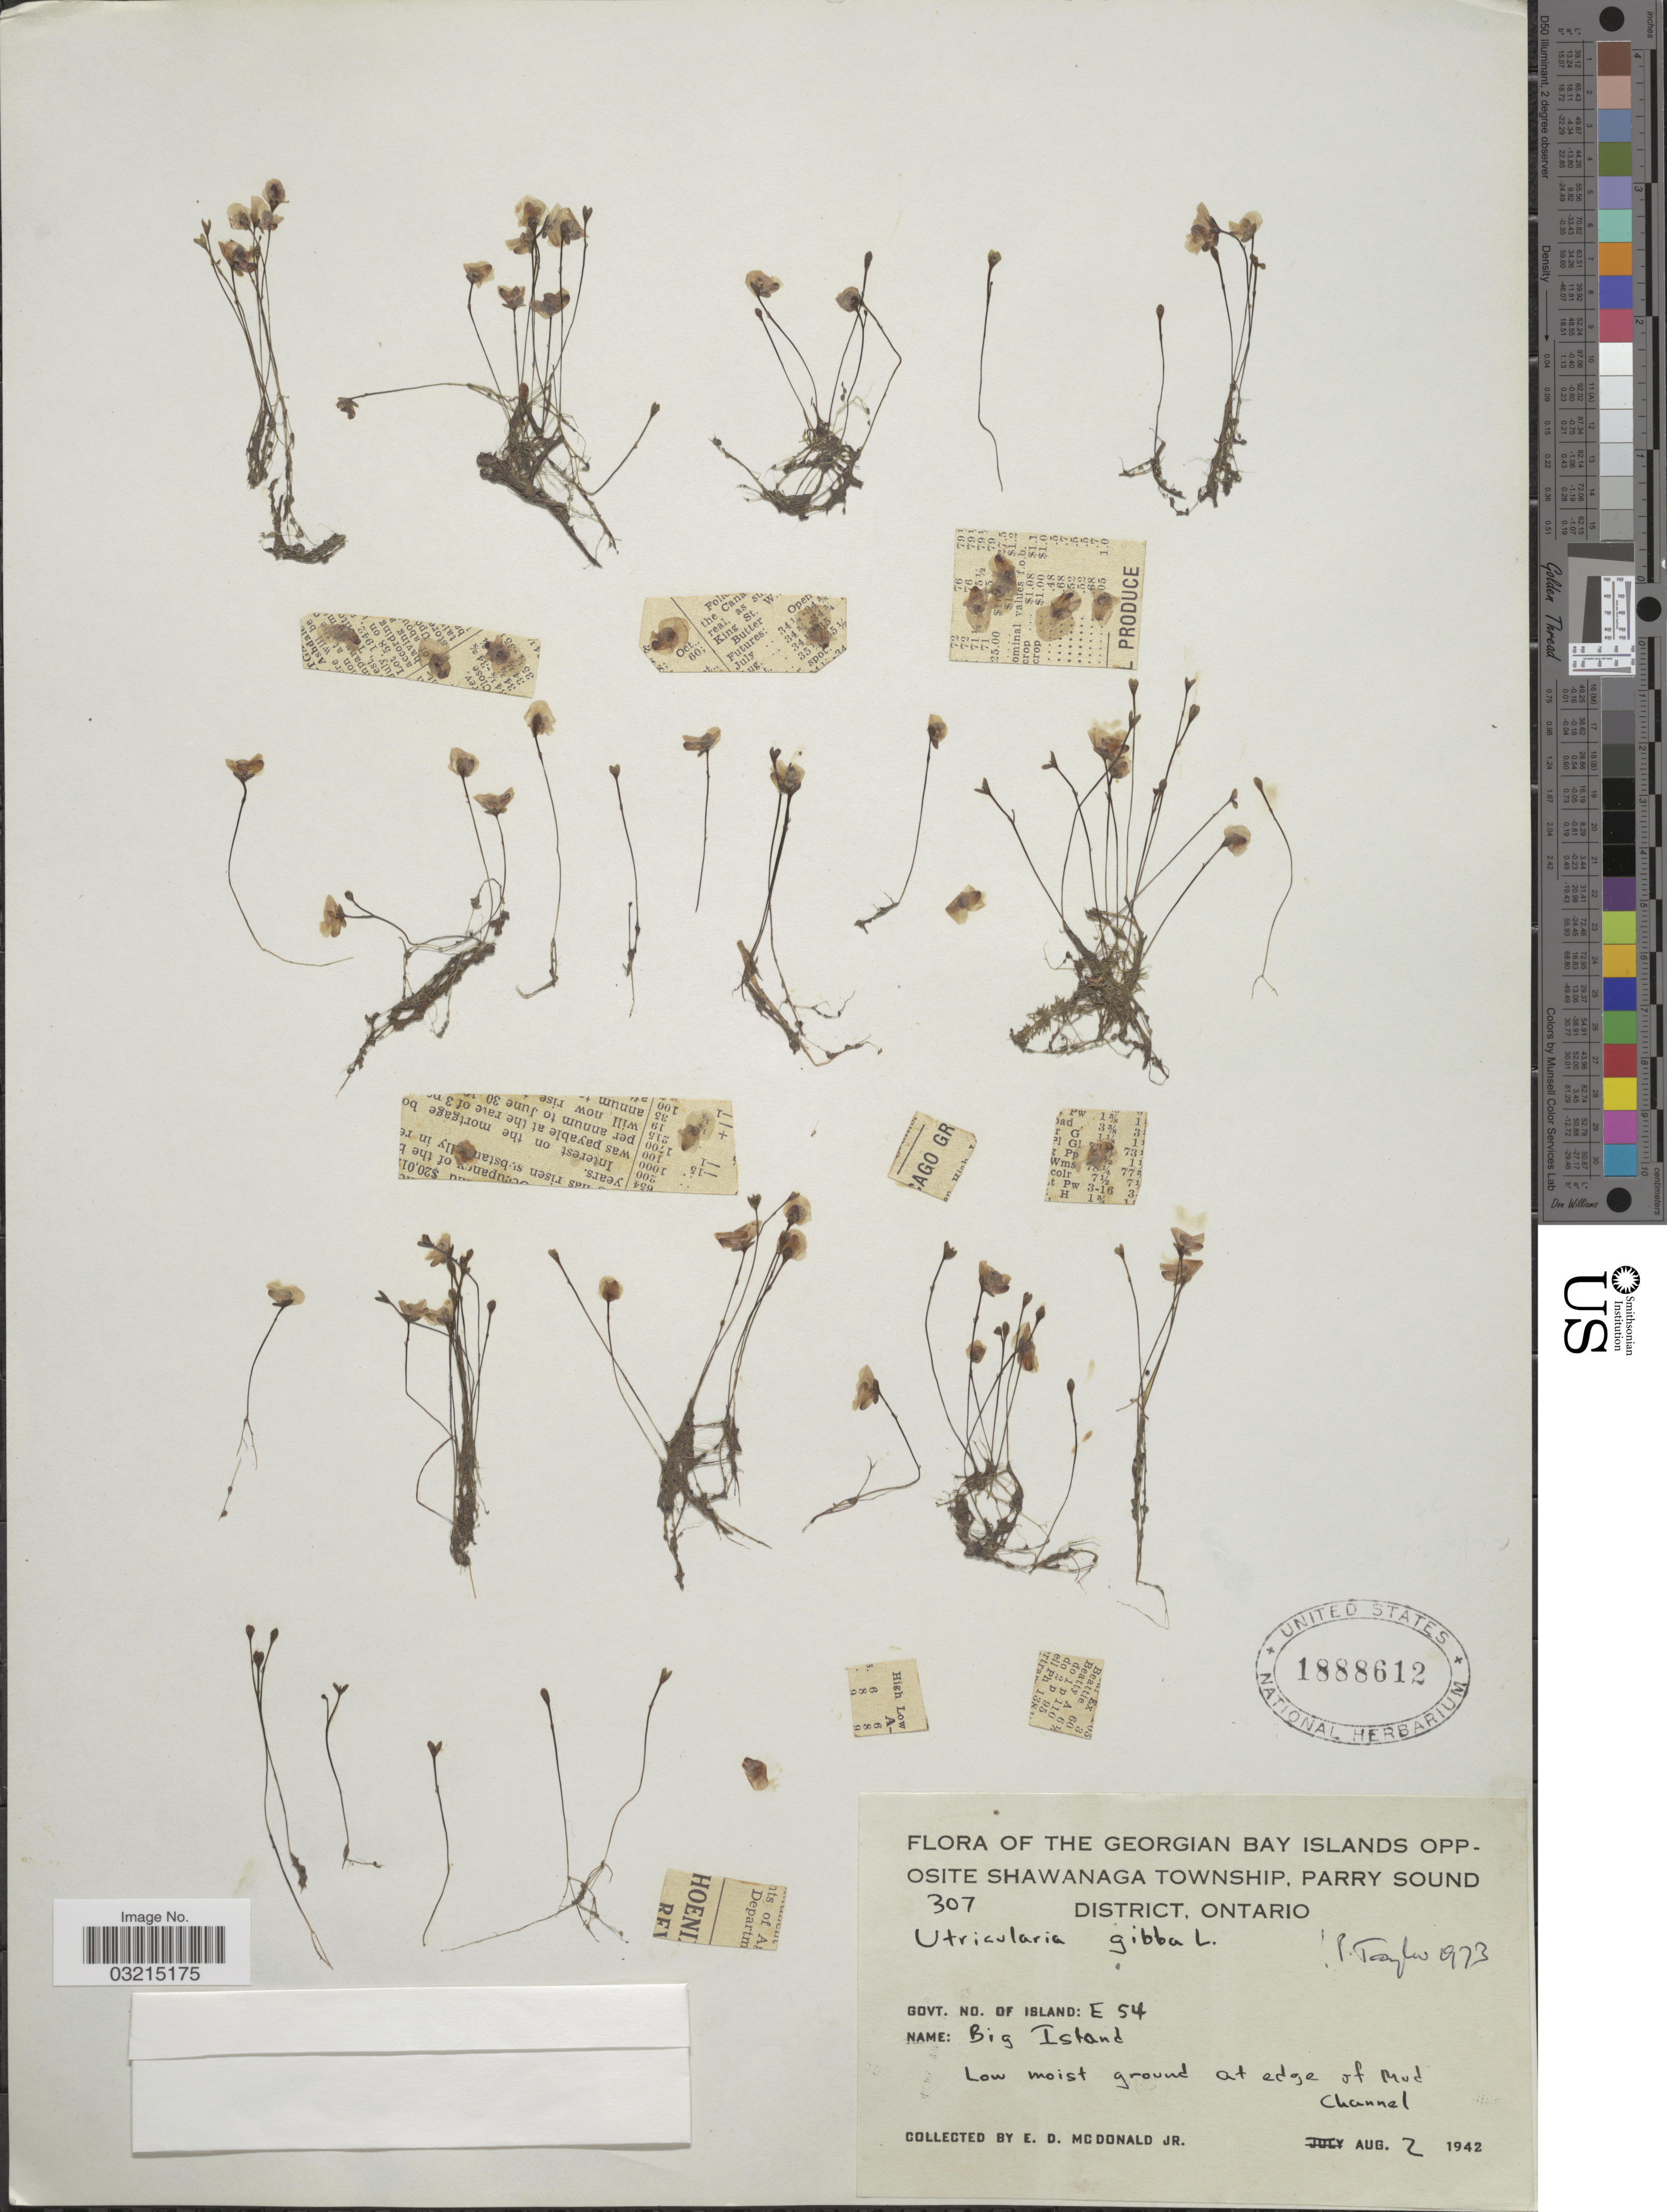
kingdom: Plantae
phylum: Tracheophyta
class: Magnoliopsida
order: Lamiales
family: Lentibulariaceae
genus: Utricularia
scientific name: Utricularia gibba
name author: L.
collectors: E. D. McDonald Jr.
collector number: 307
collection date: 1942-08-02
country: Canada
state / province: Ontario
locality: The Georgian Bay Islands Opposite Shawanaga Township, Parry Sound District. Govt. No. of Island: E 54. Big Island. Low moist ground at edge of Mud Channel.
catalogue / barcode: US 1888612